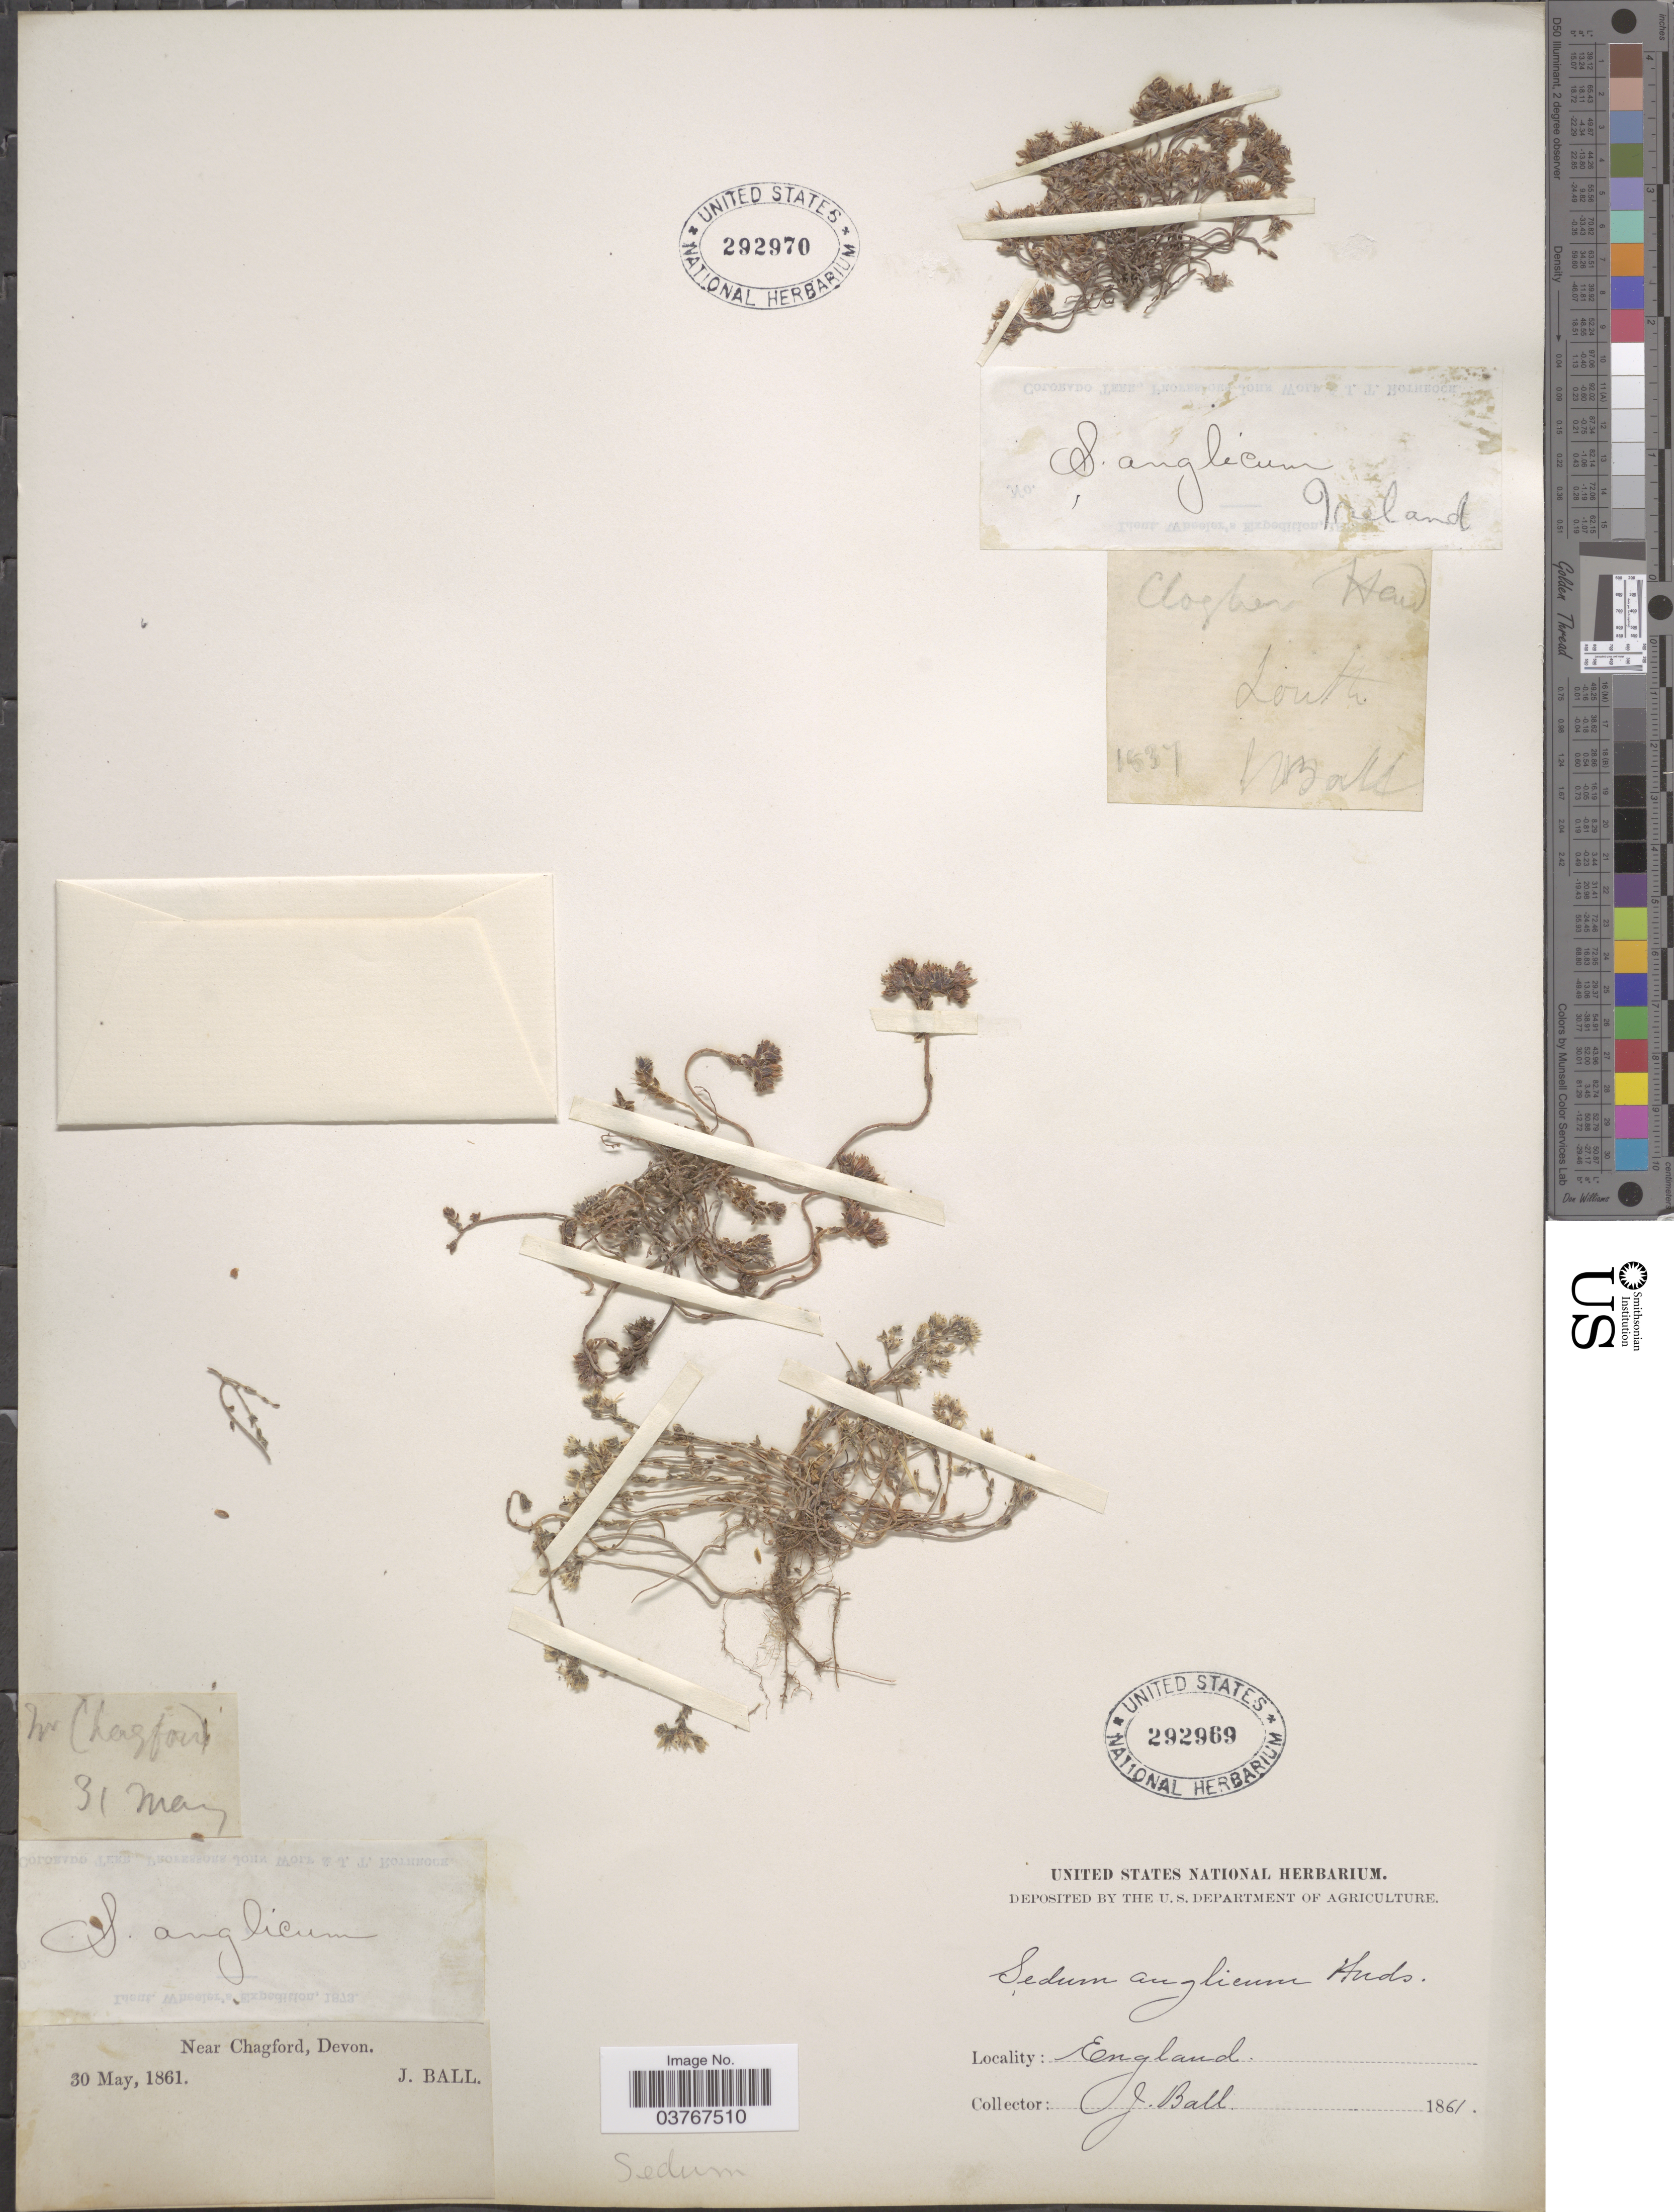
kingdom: Plantae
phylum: Tracheophyta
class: Magnoliopsida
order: Saxifragales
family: Crassulaceae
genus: Sedum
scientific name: Sedum anglicum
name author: Huds.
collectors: J. Ball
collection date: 1837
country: Ireland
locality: Clogher head. South.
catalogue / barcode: US 292970-2